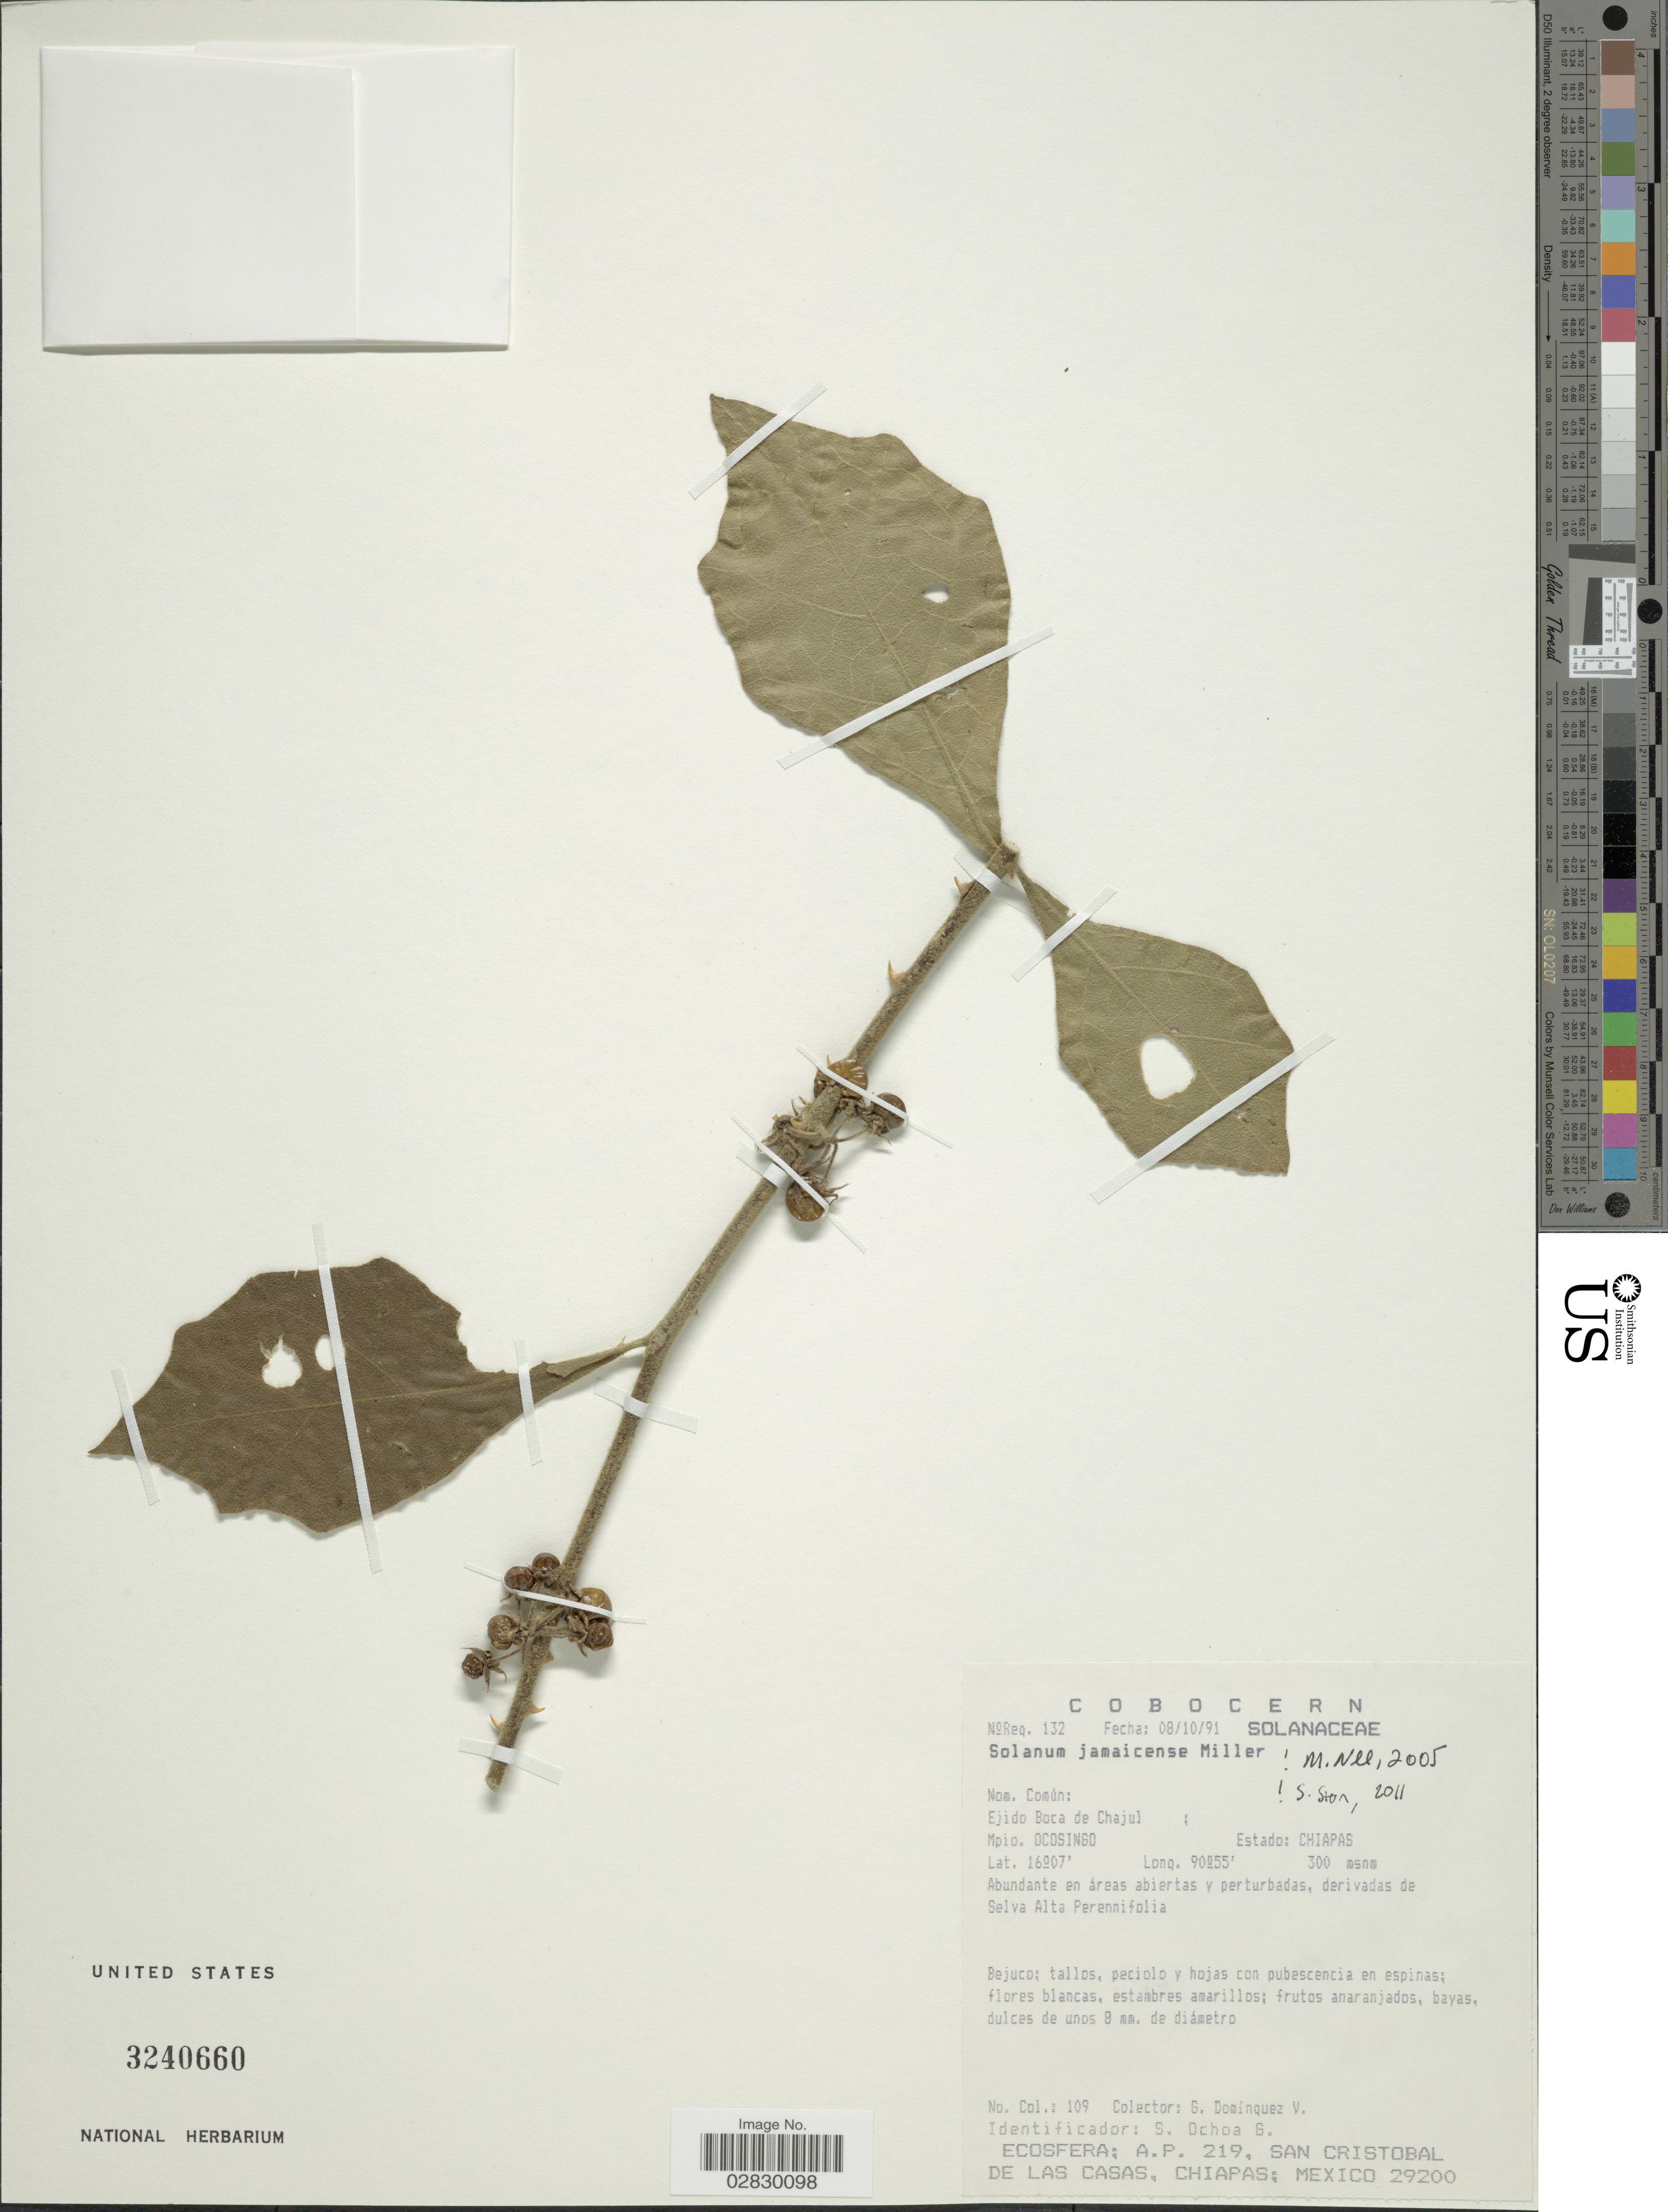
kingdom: Plantae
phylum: Tracheophyta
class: Magnoliopsida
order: Solanales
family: Solanaceae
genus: Solanum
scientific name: Solanum jamaicense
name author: Mill.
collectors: G. Dominquez V.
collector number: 109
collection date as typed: Transcribed d/m/y: 8/10/91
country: Mexico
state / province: Chiapas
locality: Ejido Boca de Chajul, Mpio. Ocosingo, Abundante en áreas abiertas y perturbadas, derivadas de Selva Alta Perennifolia.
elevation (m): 300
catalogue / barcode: US 3240660